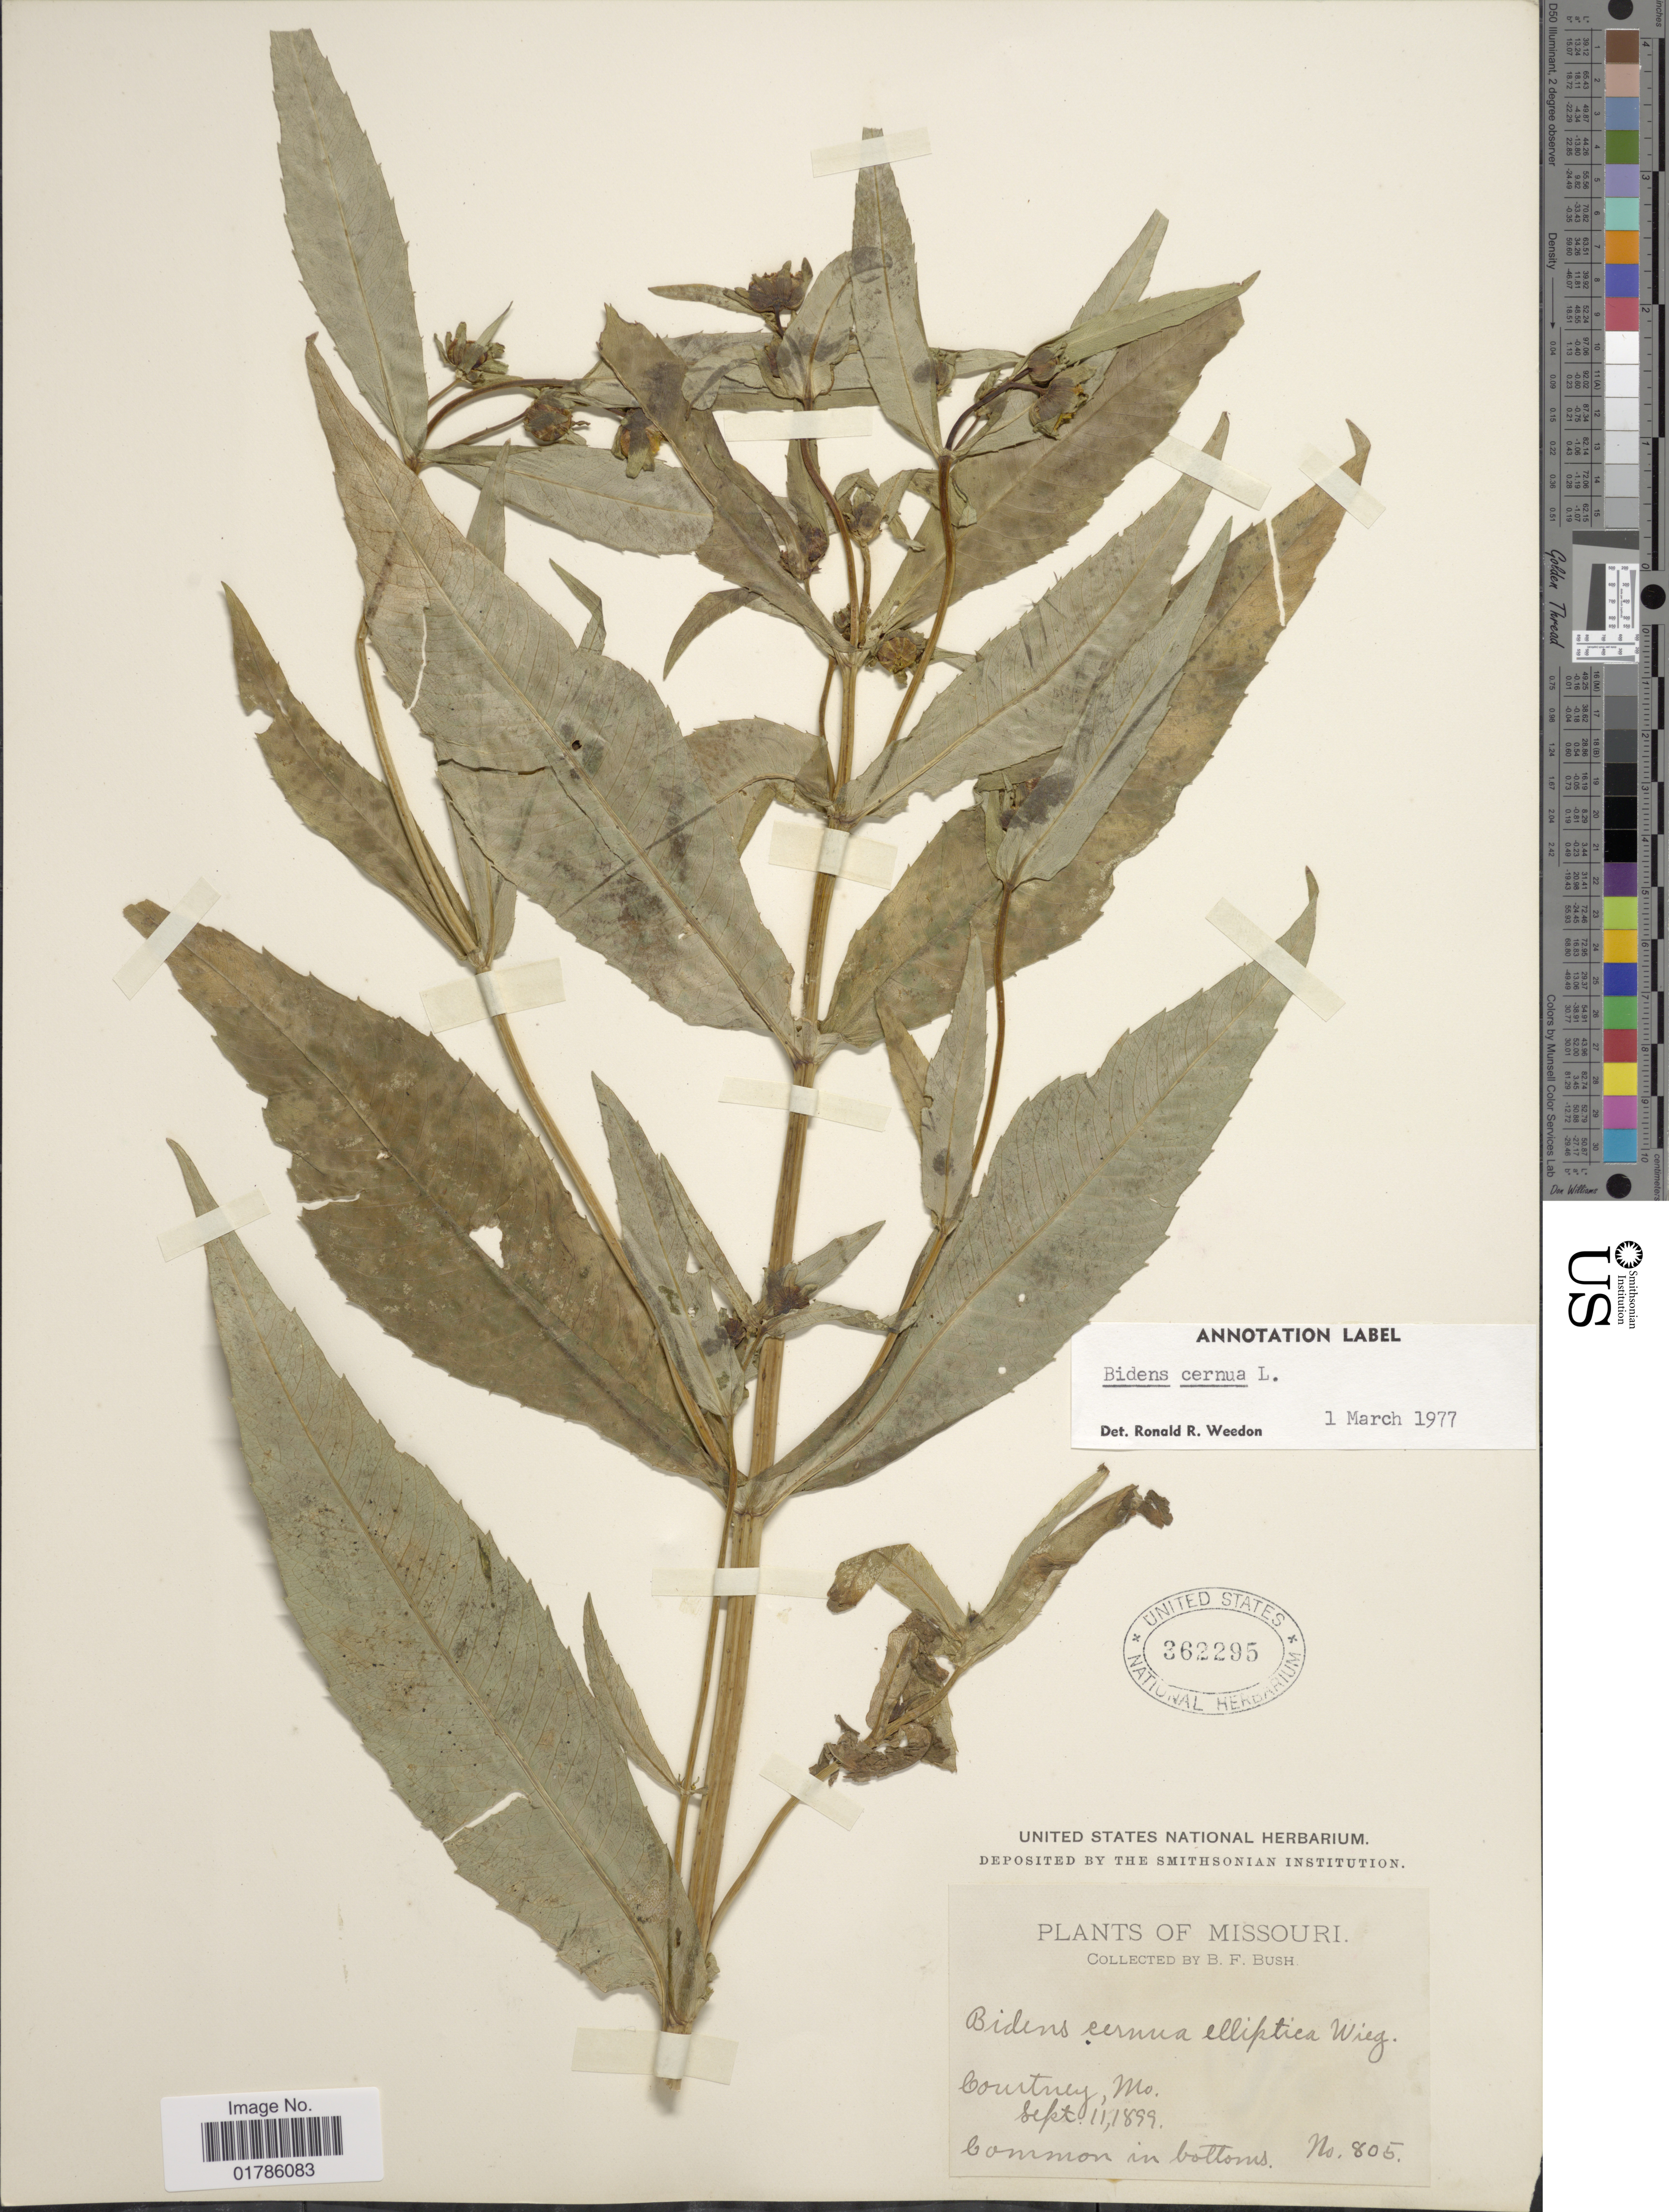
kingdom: Plantae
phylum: Tracheophyta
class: Magnoliopsida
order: Asterales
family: Asteraceae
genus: Bidens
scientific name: Bidens cernua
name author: L.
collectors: B. F. Bush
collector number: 805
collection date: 1899-09-11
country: United States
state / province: Missouri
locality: Courtney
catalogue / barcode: US 362295